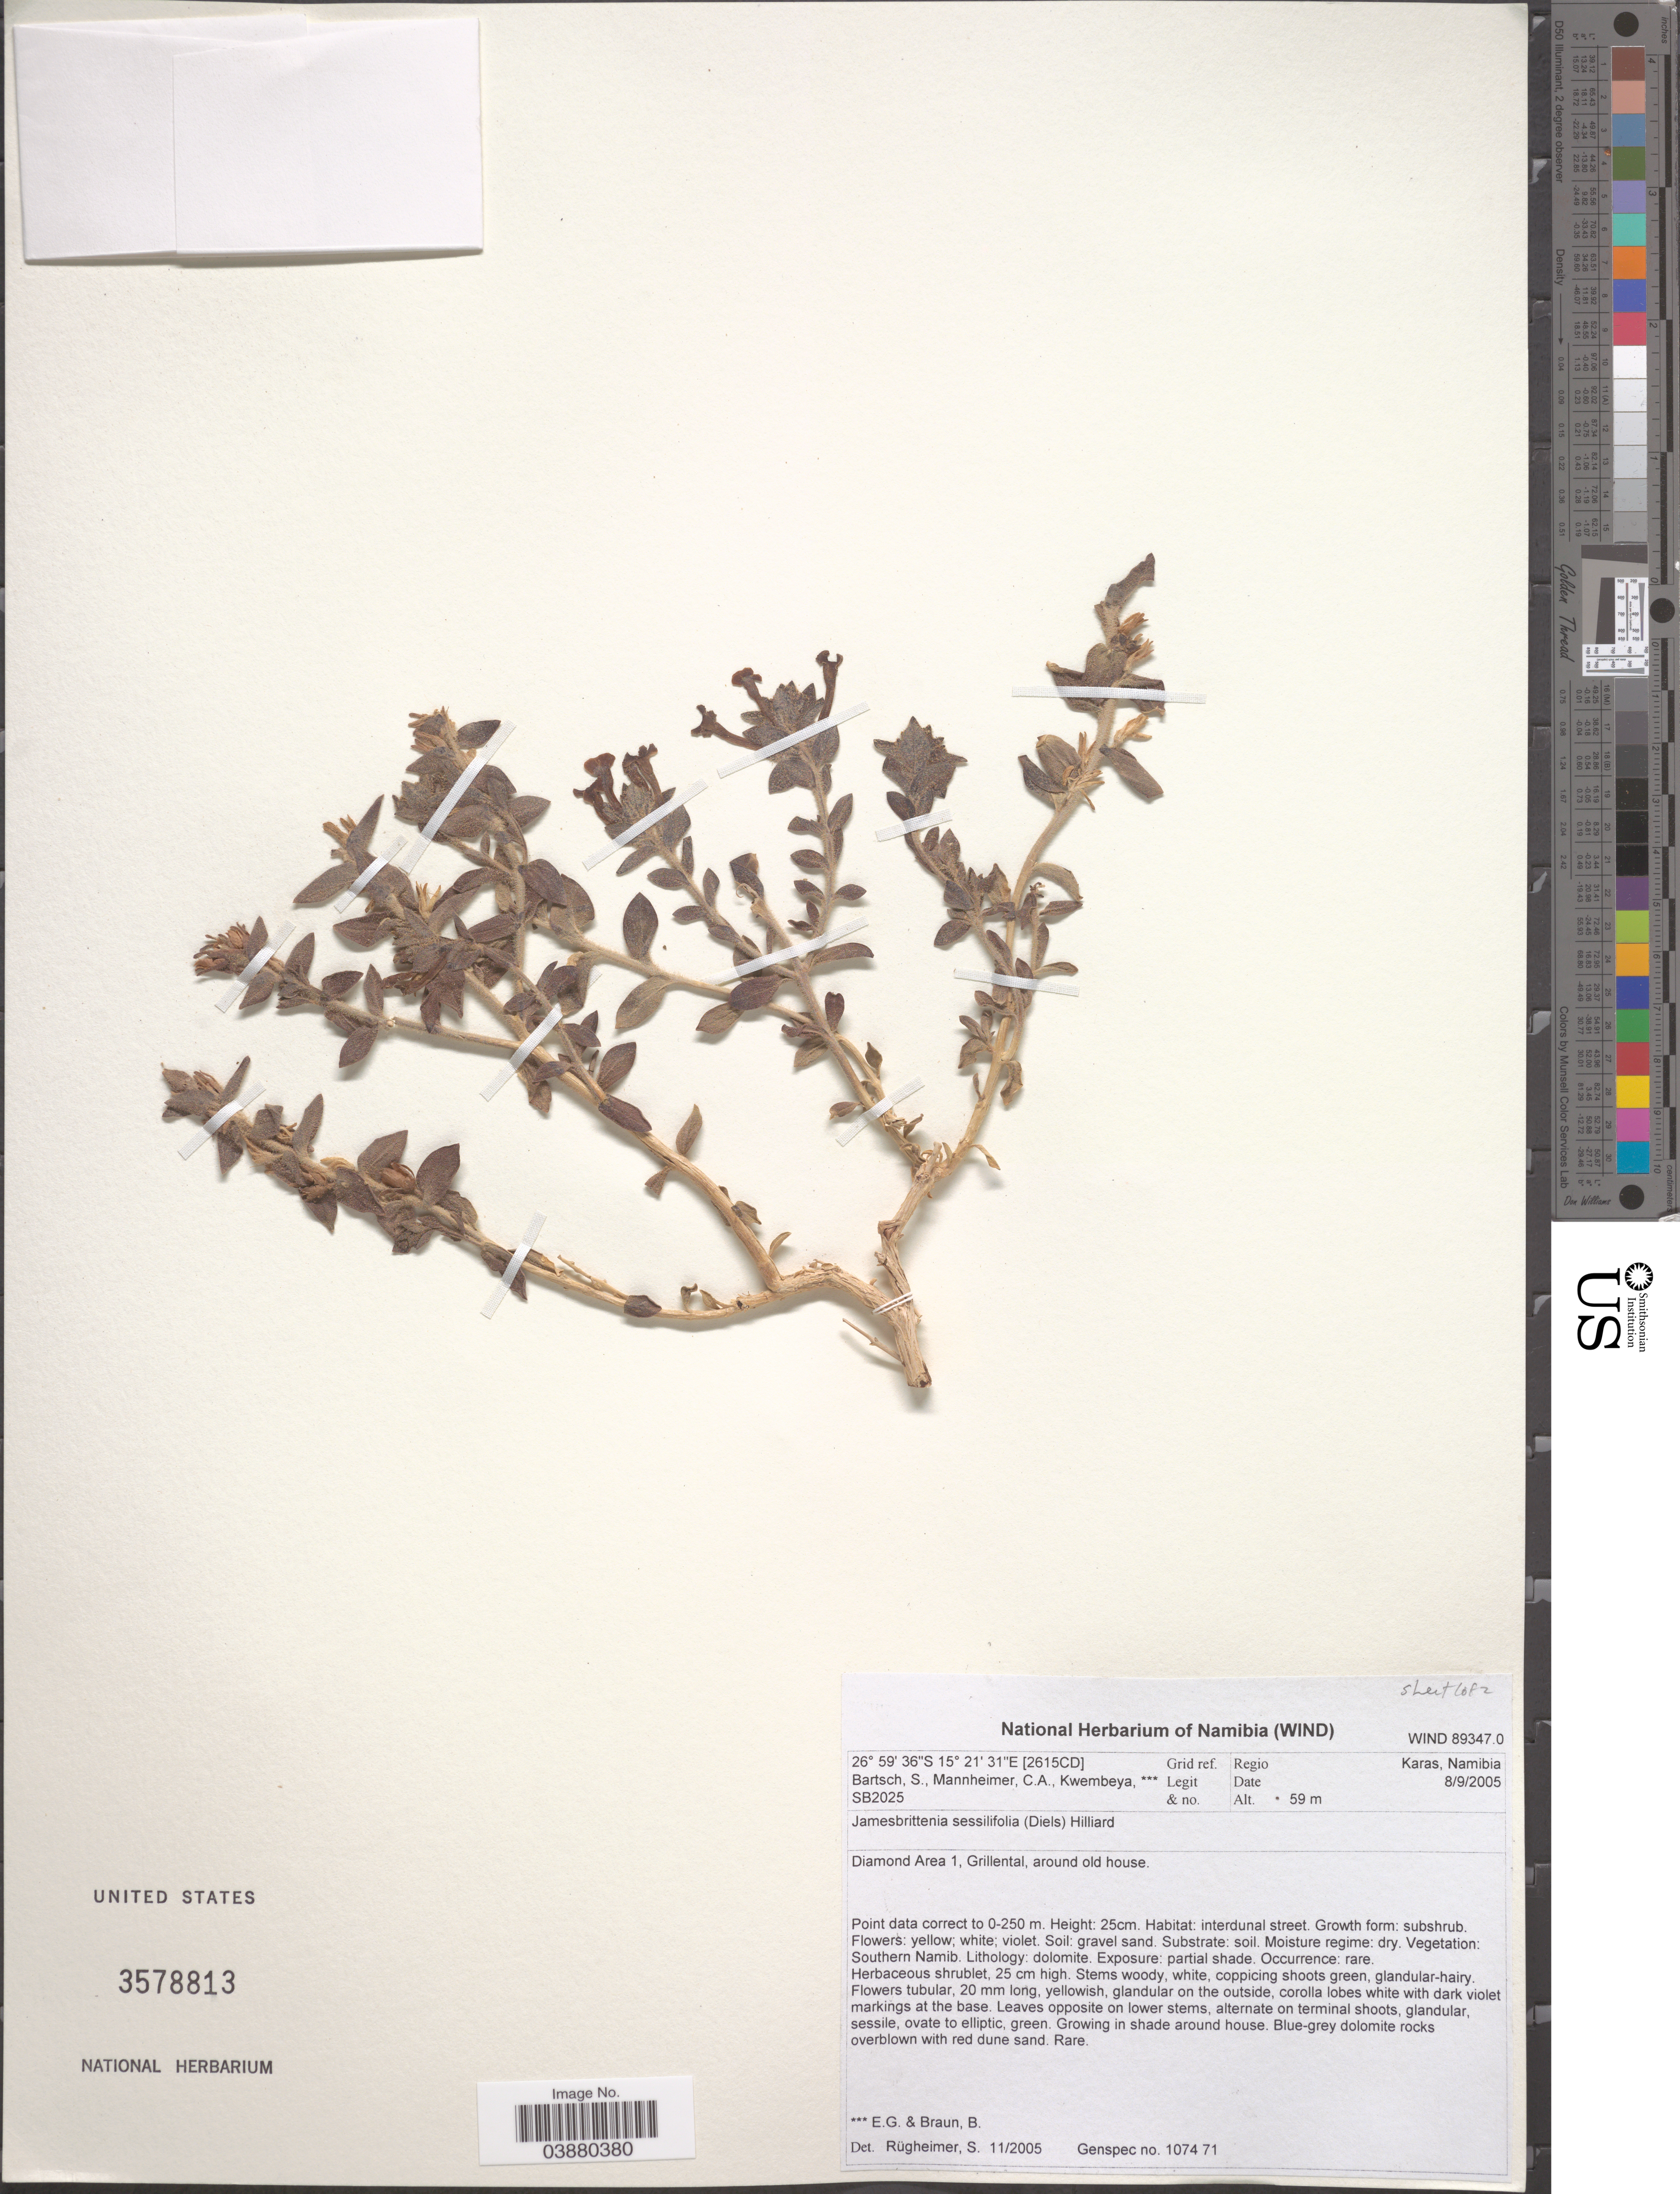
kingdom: Plantae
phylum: Tracheophyta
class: Magnoliopsida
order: Lamiales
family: Scrophulariaceae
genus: Jamesbrittenia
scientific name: Jamesbrittenia sessilifolia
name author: (Diels) Hilliard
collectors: S. Bartsch, C. A. Mannheimer, E. Kwembeya & B. Braun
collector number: SB2025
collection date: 2005-09-08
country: Namibia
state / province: Karas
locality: [2615CD] Grid ref. Regio Karas. Diamond Area 1, Grillental, around old house.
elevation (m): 59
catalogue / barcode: US 3578813